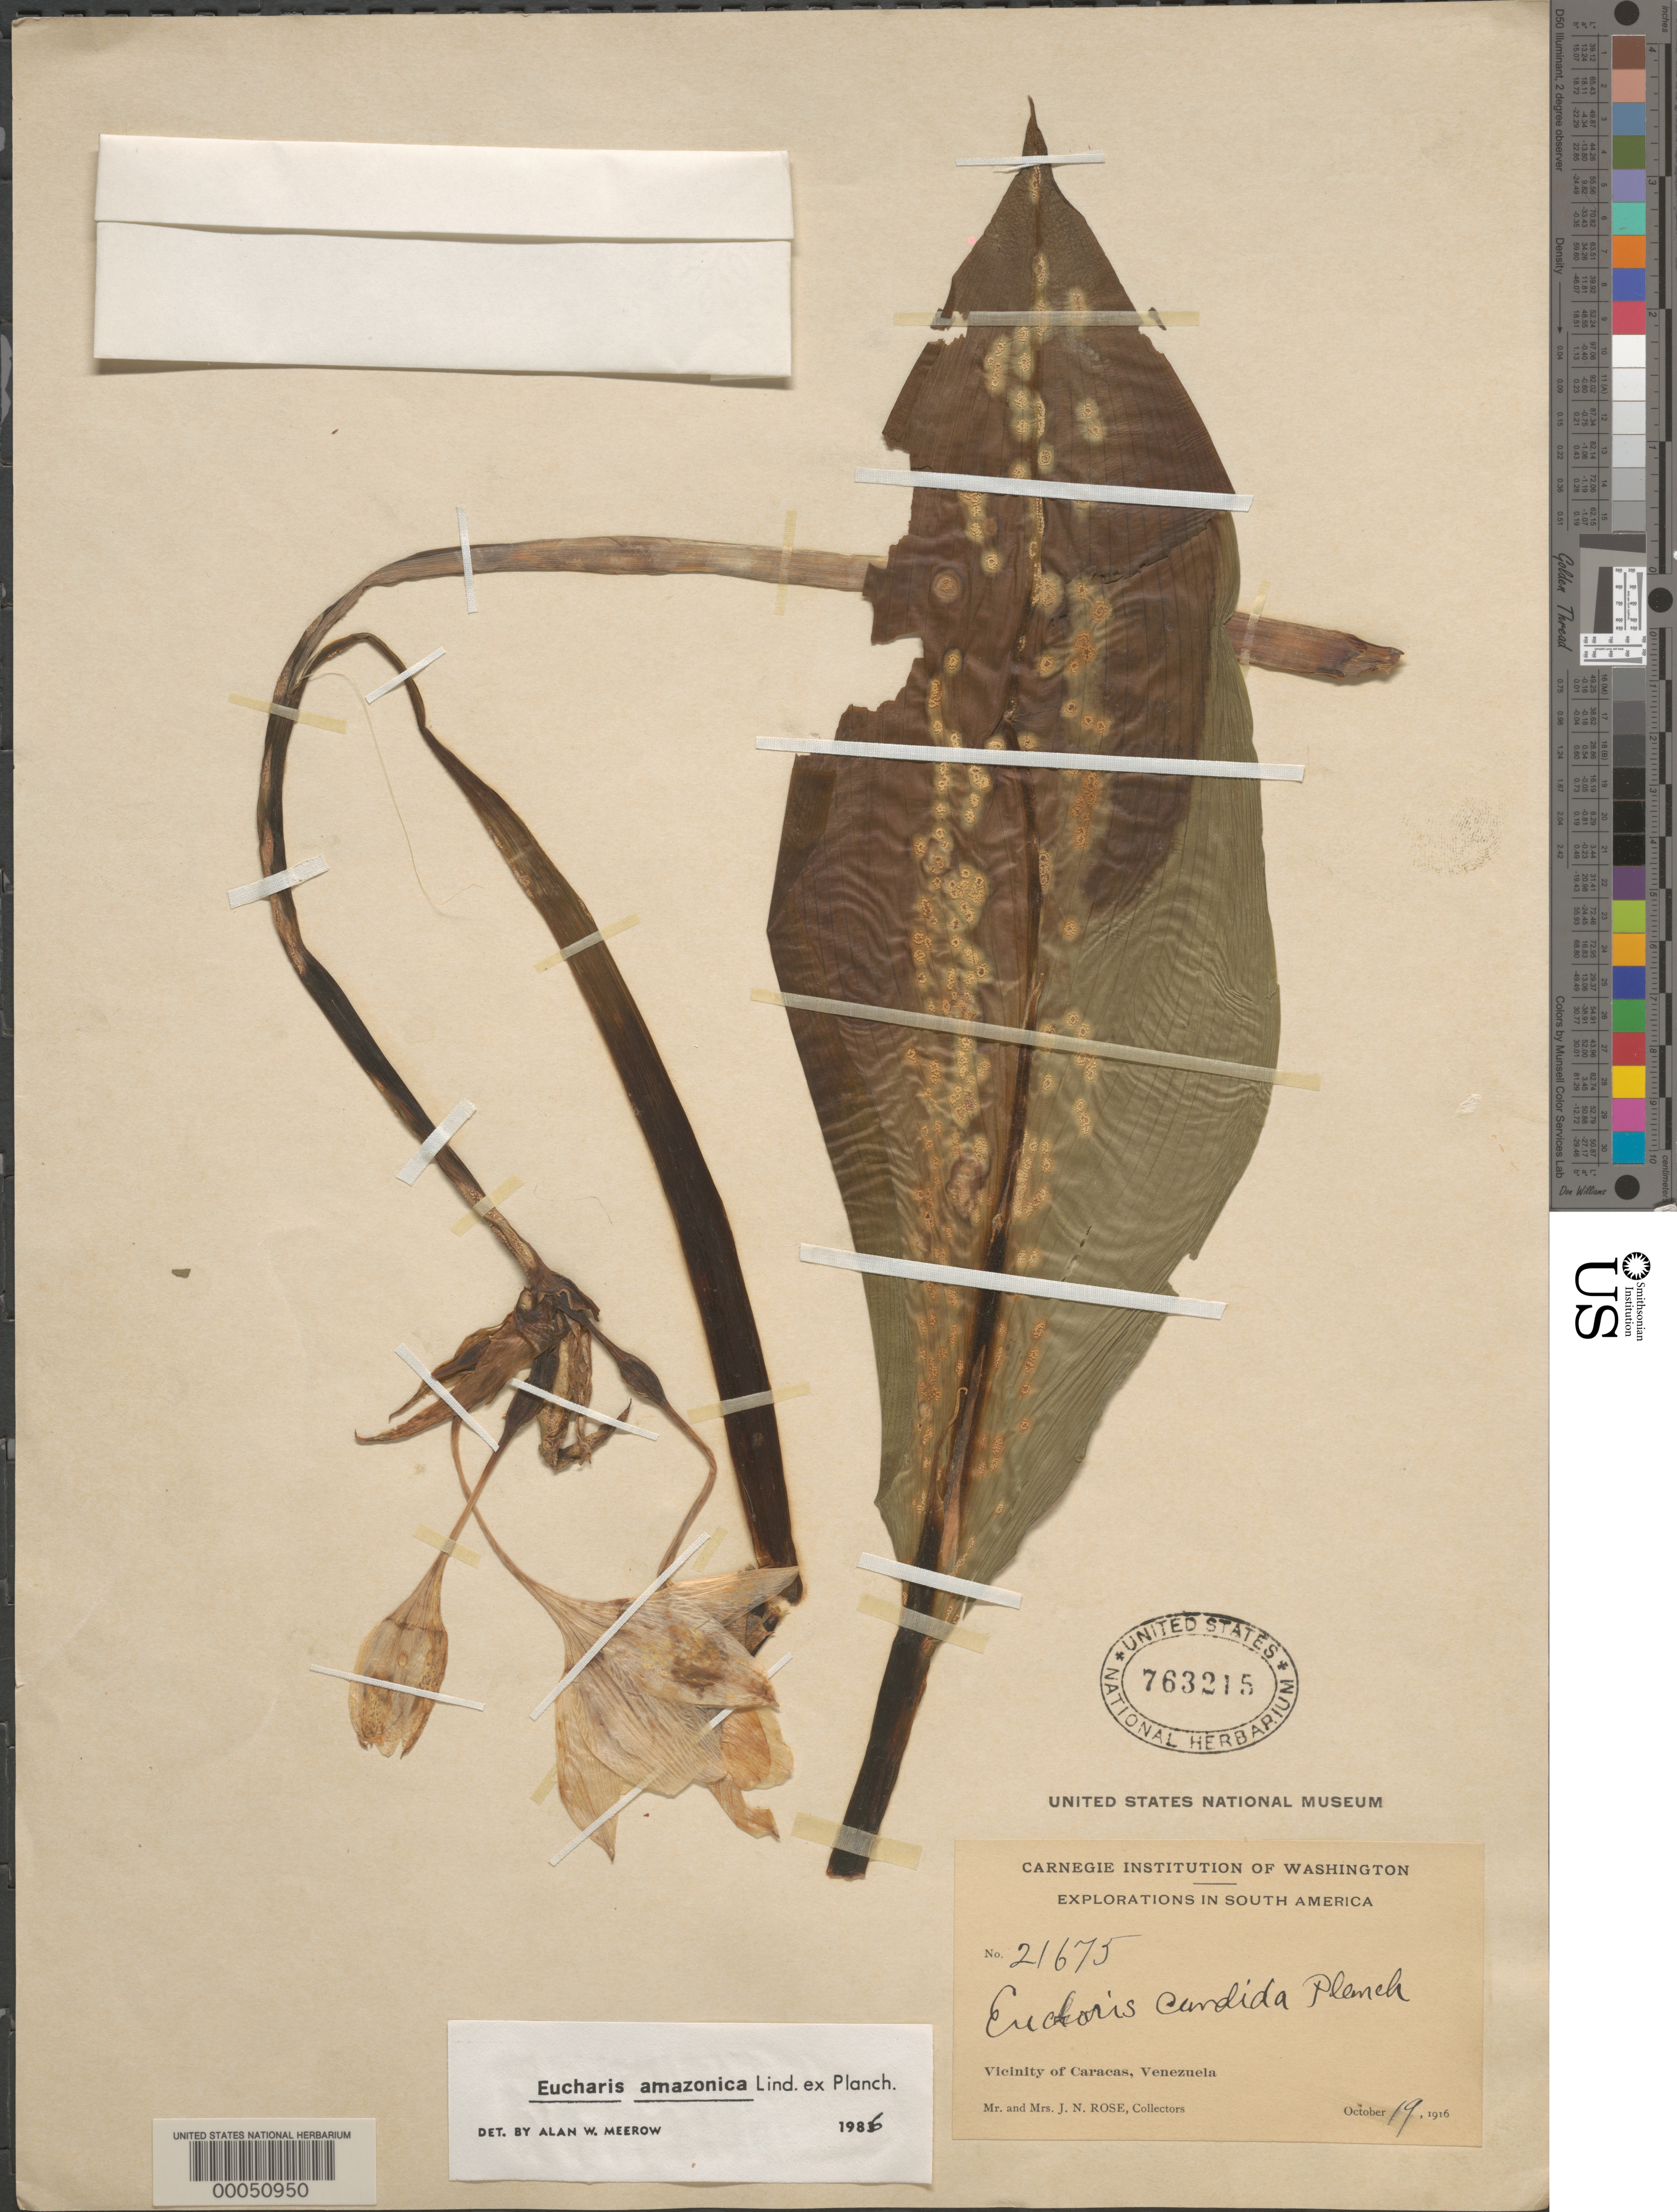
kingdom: Plantae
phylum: Tracheophyta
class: Liliopsida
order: Asparagales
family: Amaryllidaceae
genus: Eucharis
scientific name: Eucharis amazonica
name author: Linden ex Planch.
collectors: J. N. Rose & J. M. Rose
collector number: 21675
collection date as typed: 19 Oct 1916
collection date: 1916-10-19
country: Venezuela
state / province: Distrito Federal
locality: Vicinity of caracas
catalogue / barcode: US 763215